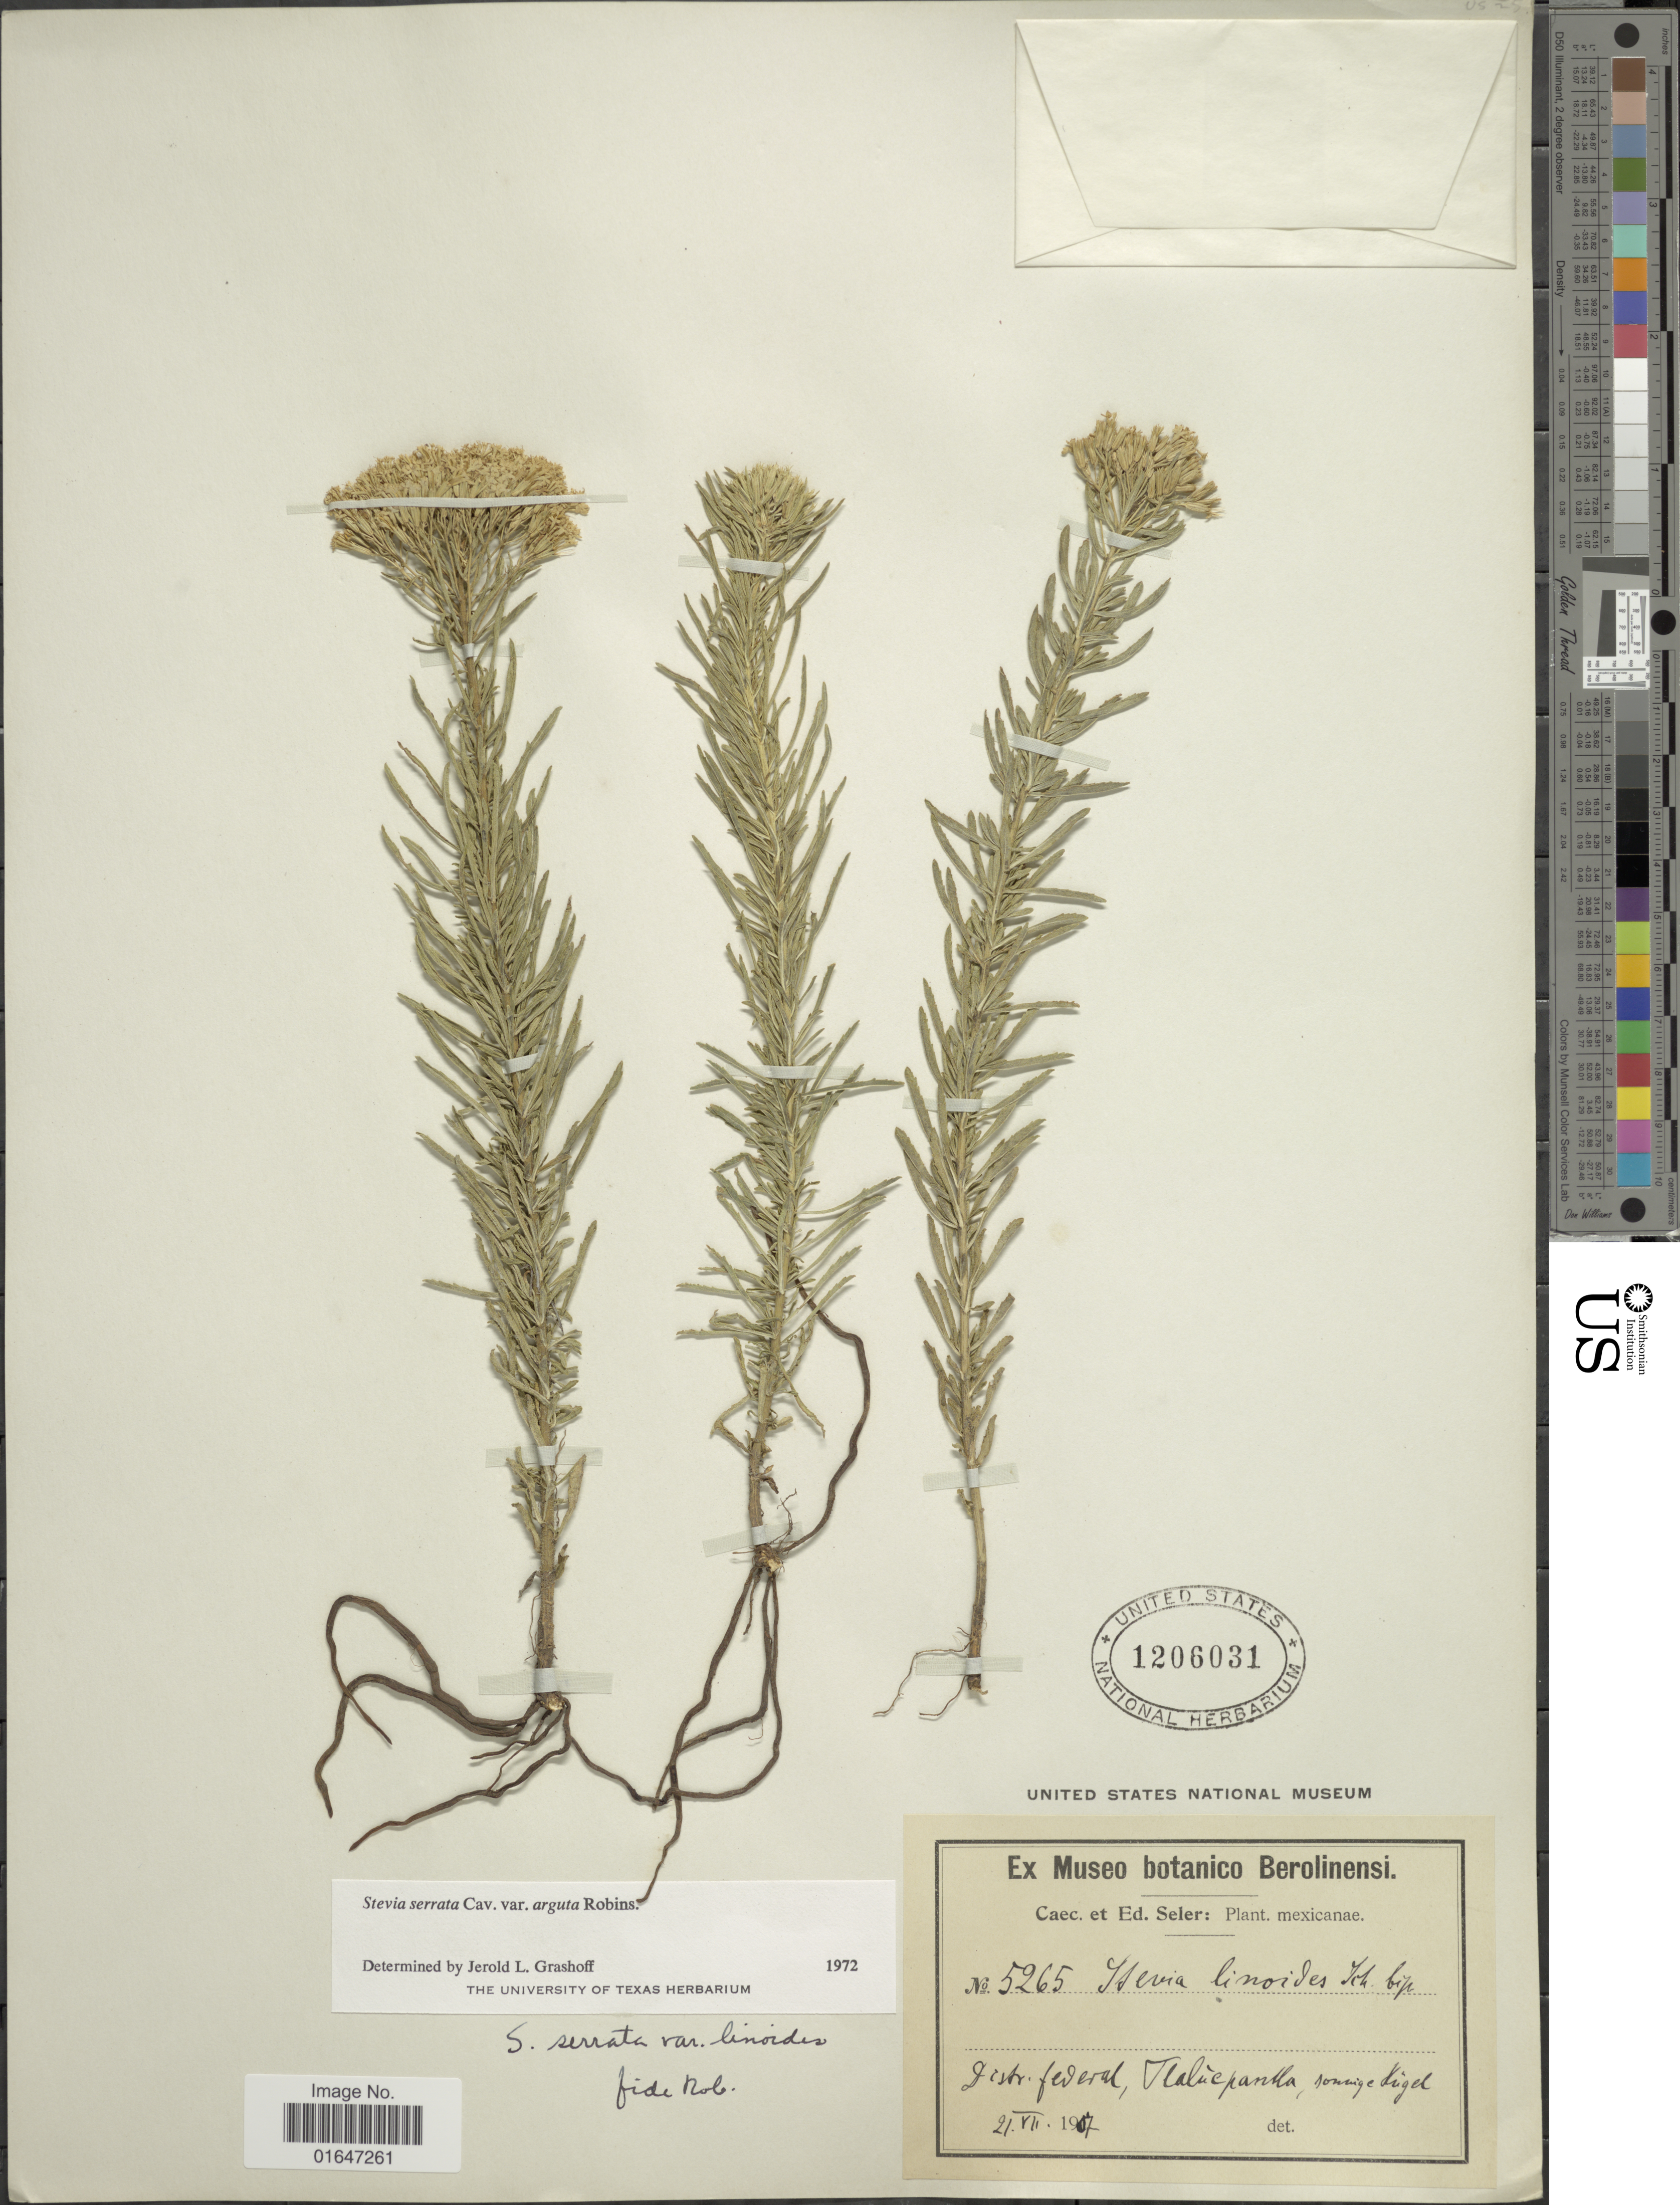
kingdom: Plantae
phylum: Tracheophyta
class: Magnoliopsida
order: Asterales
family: Asteraceae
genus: Stevia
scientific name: Stevia serrata var. arguta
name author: B.L. Rob.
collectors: C. Seler & E. Seler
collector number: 5265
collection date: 1907-07-21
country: Mexico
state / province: Distrito Federal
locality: Distr. Federal. Tlalnepantla, sonnige Kugel.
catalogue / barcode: US 1206031